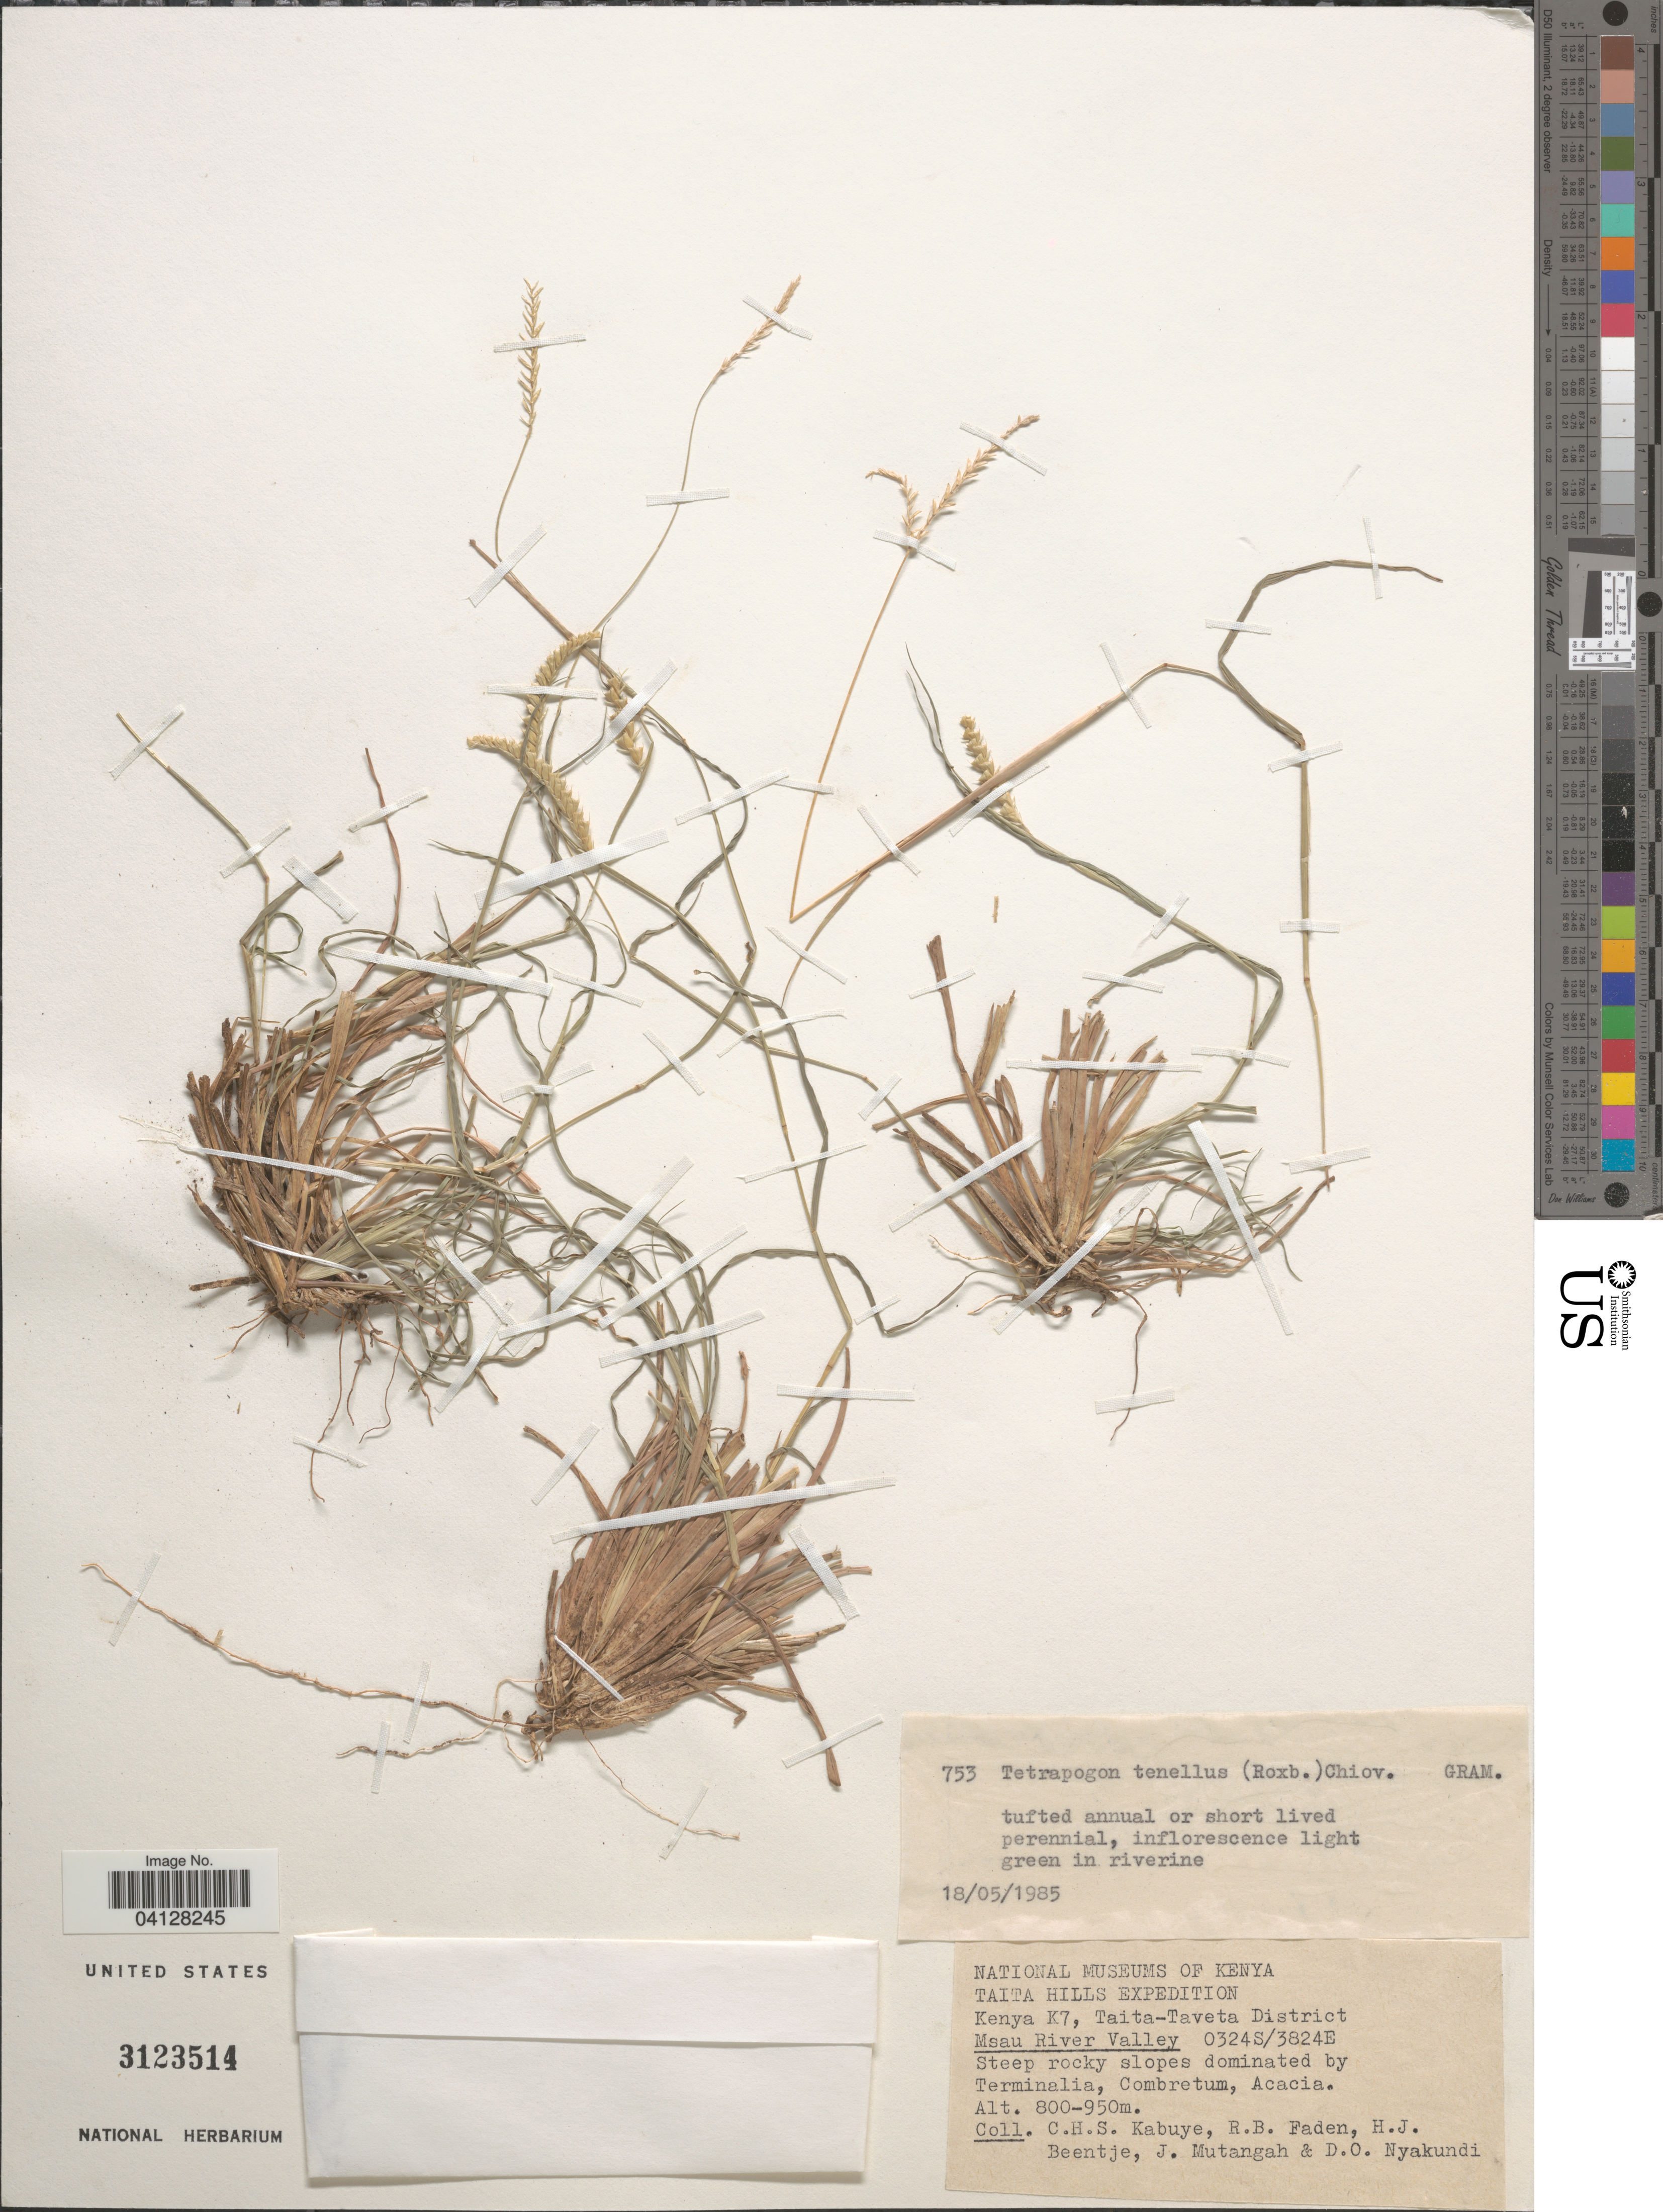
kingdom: Plantae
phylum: Tracheophyta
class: Liliopsida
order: Poales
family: Poaceae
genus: Tetrapogon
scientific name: Tetrapogon tenellus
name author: (J. Koenig ex Roxb.) Chiov.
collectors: C. Kabuye, R. B. Faden, H. J. Beentje, J. Mutangah & D. Nyakundi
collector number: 753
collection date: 1985-05-18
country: Kenya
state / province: Taita Taveta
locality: National Museums of Kenya Taita Hills Expedition. K7, Taita-Taveta District Msau River Valley.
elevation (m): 800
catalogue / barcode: US 3123514